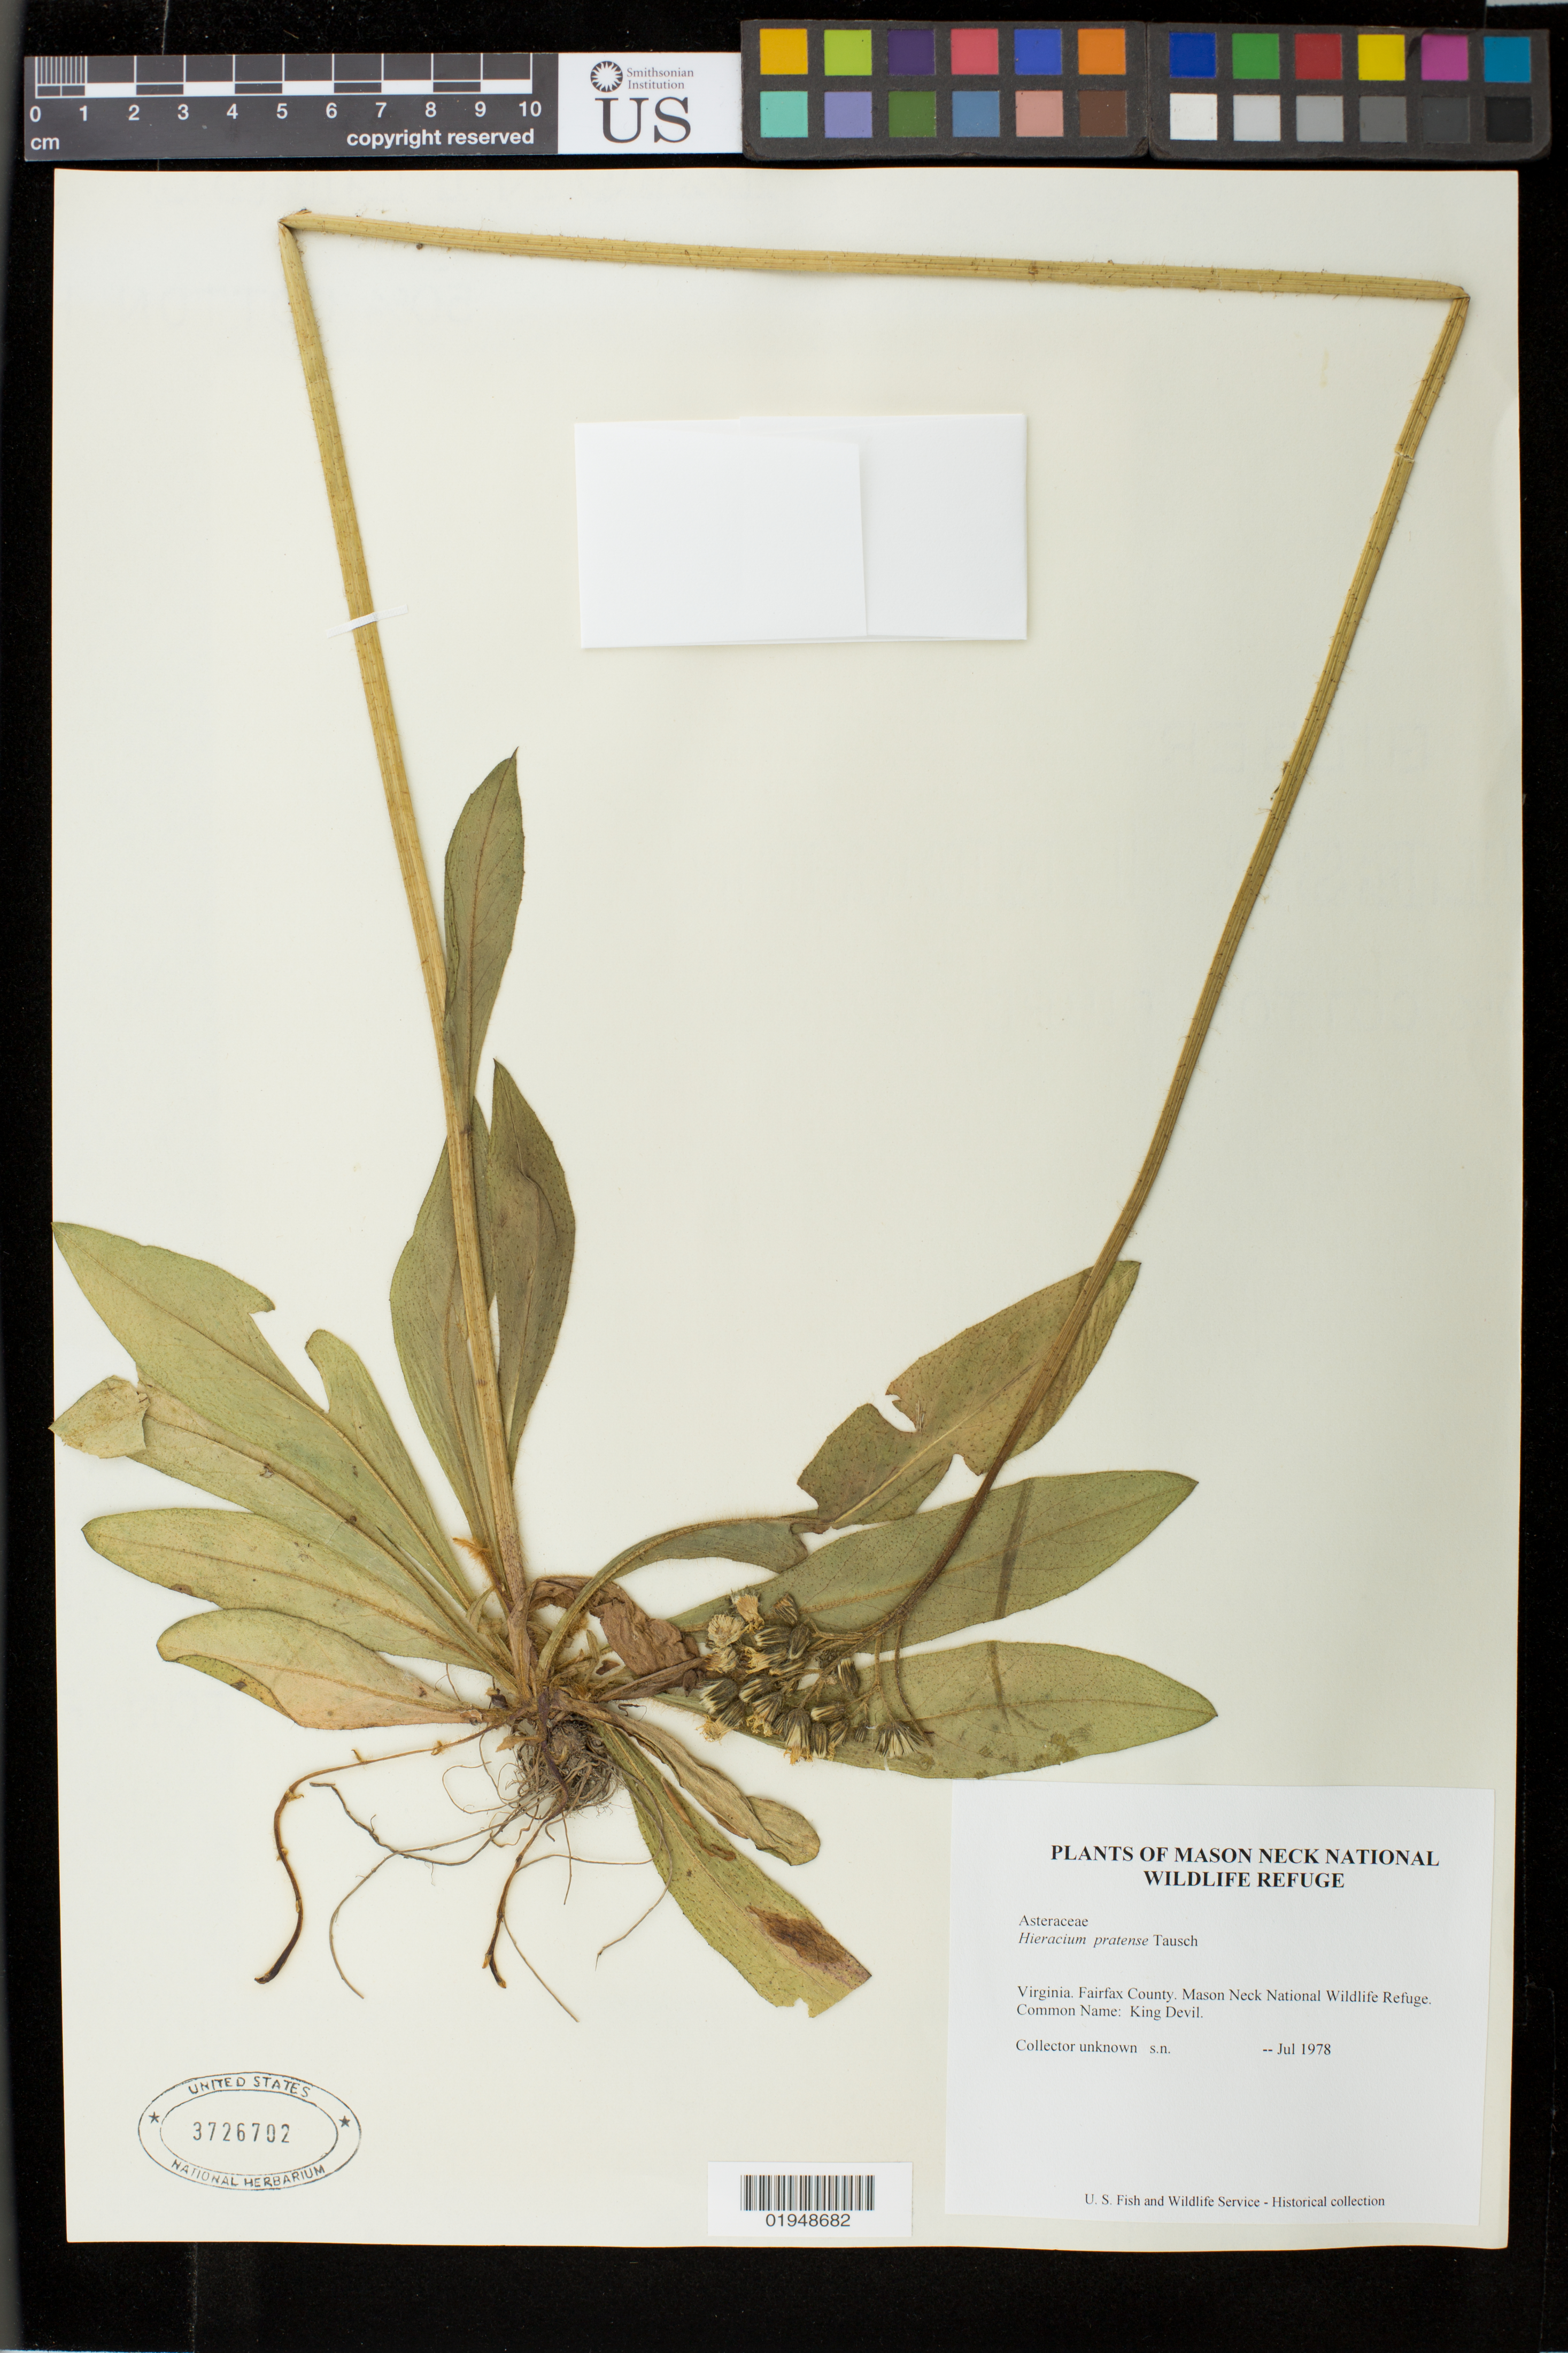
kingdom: Plantae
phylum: Tracheophyta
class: Magnoliopsida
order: Asterales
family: Asteraceae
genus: Pilosella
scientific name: Pilosella caespitosa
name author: (Dumort.) P. D. Sell & C. West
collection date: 1978-07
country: United States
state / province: Virginia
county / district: Fairfax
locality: Mason Neck National Wildlife Refuge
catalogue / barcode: US 3726702